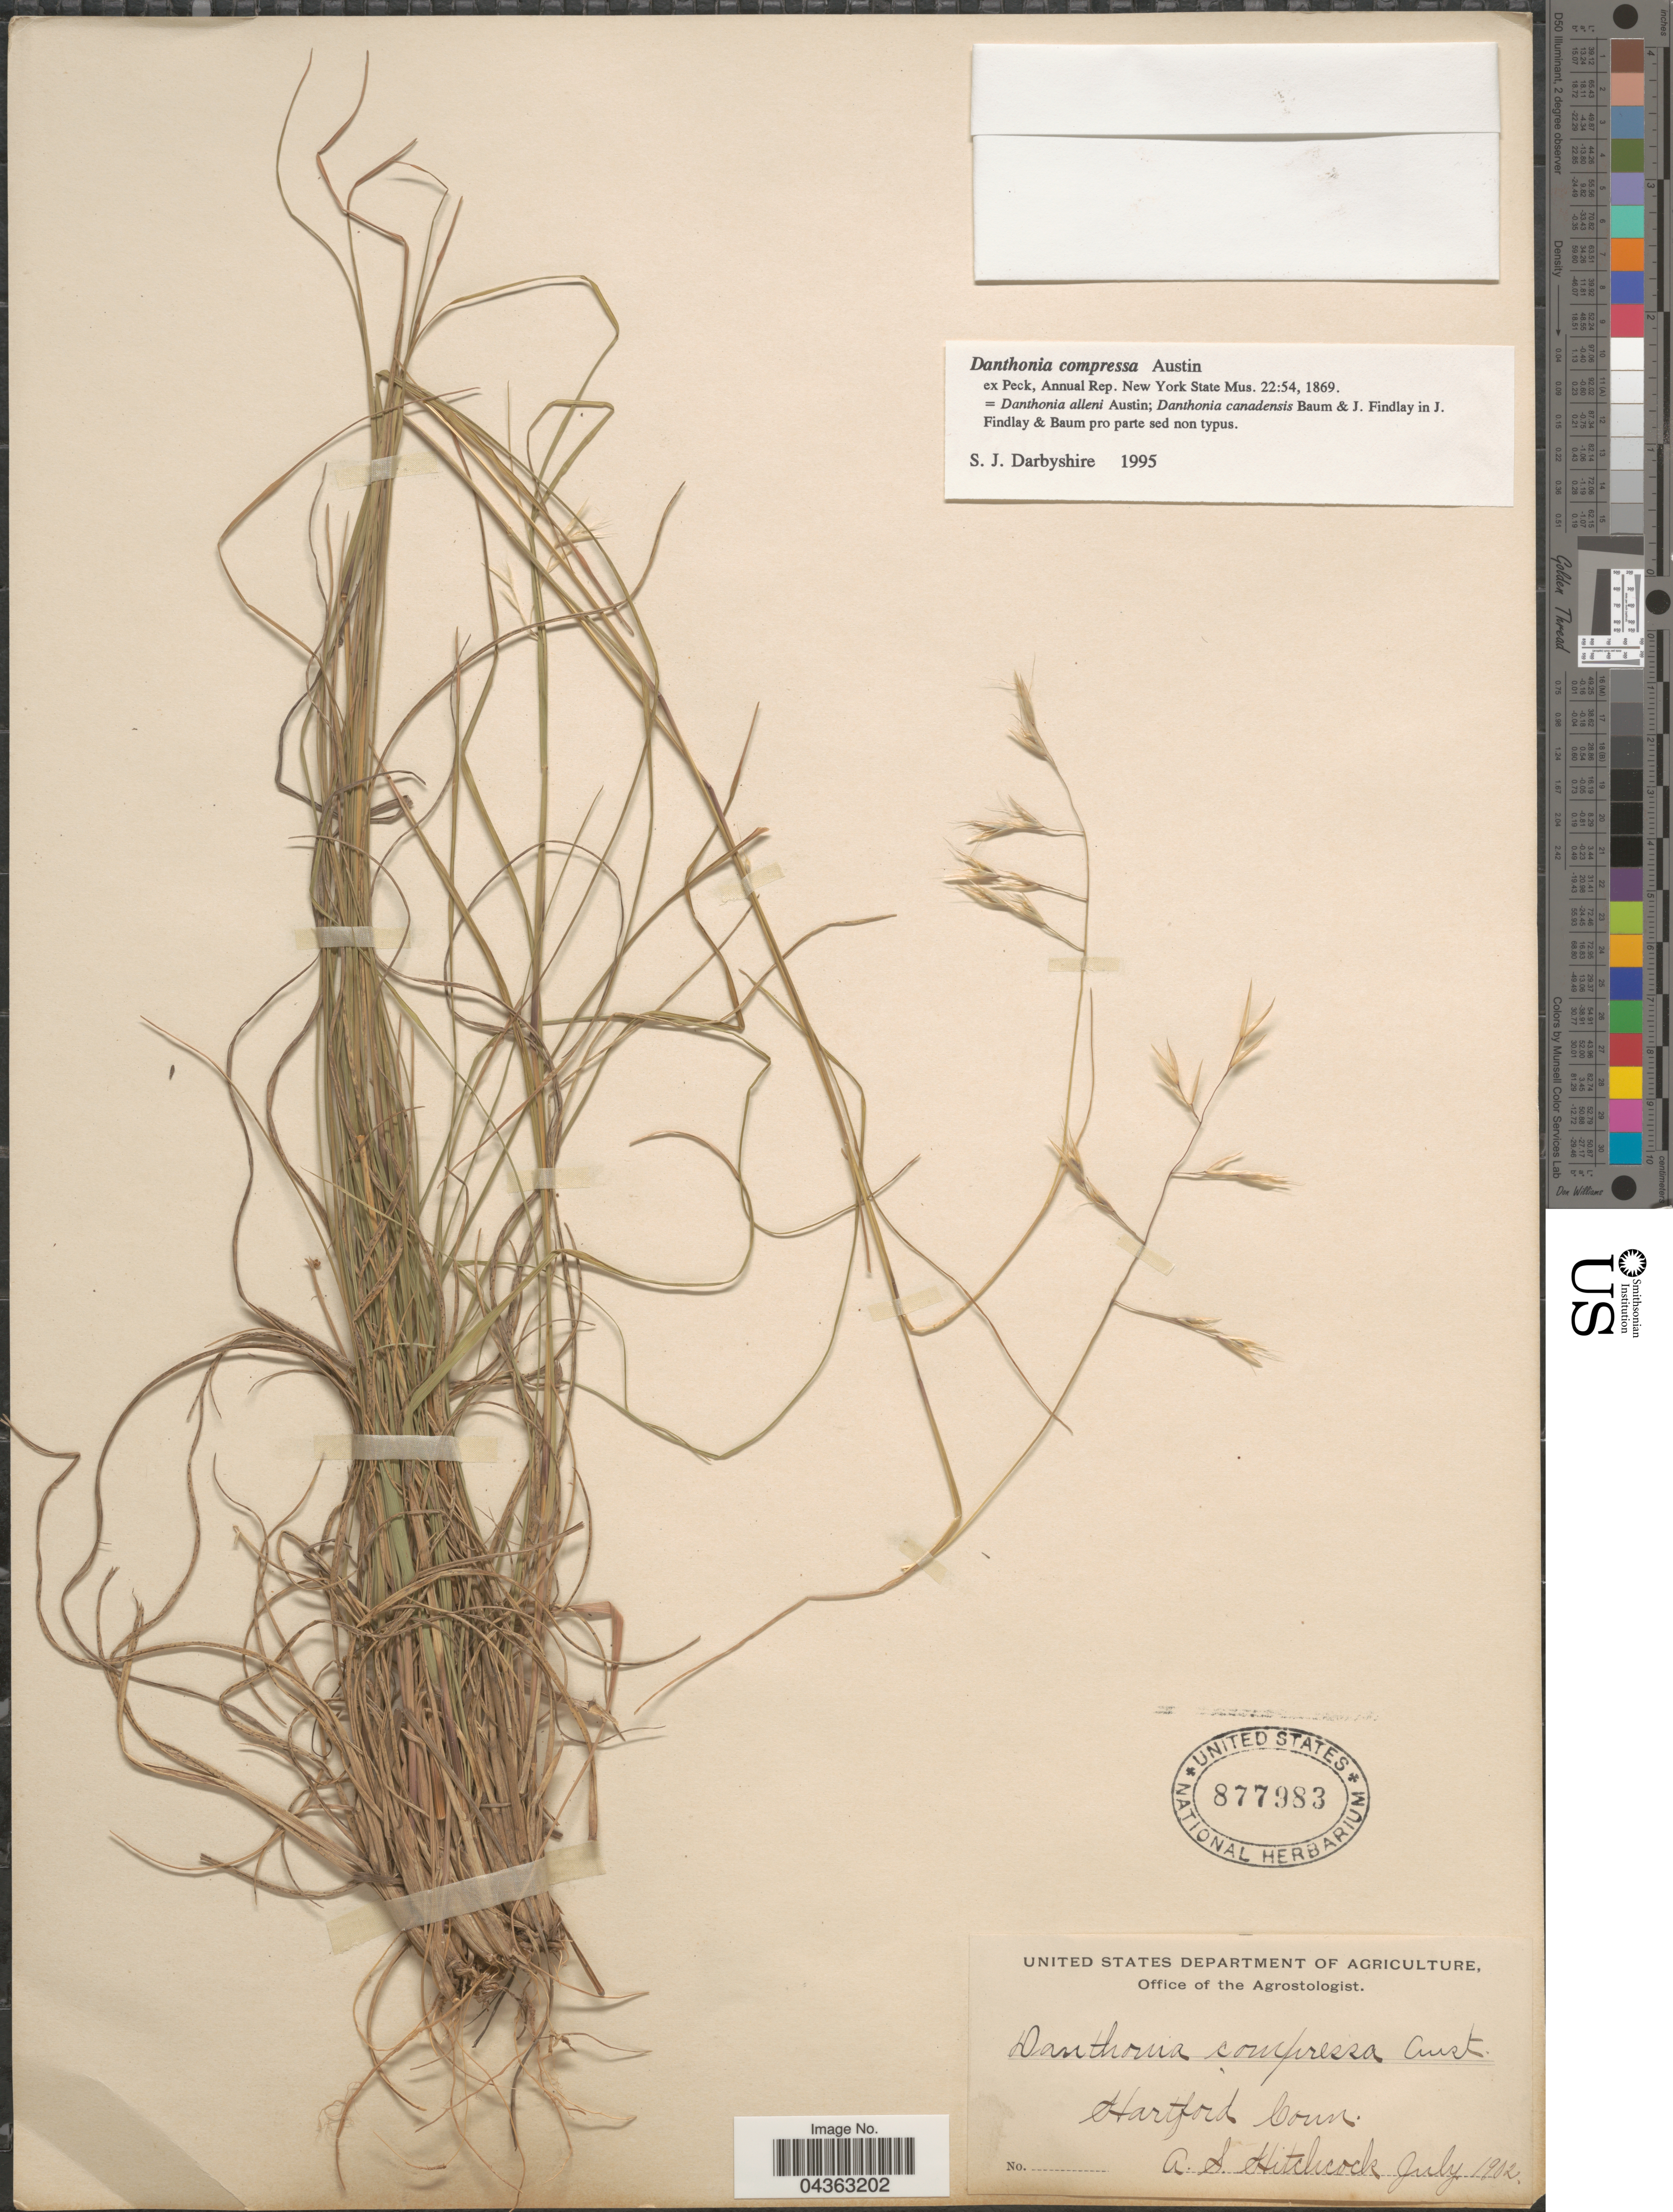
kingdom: Plantae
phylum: Tracheophyta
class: Liliopsida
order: Poales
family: Poaceae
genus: Danthonia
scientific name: Danthonia compressa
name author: Austin in F. Peck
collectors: A. S. Hitchcock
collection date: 1902-07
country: United States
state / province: Connecticut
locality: Hartford.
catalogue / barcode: US 877983